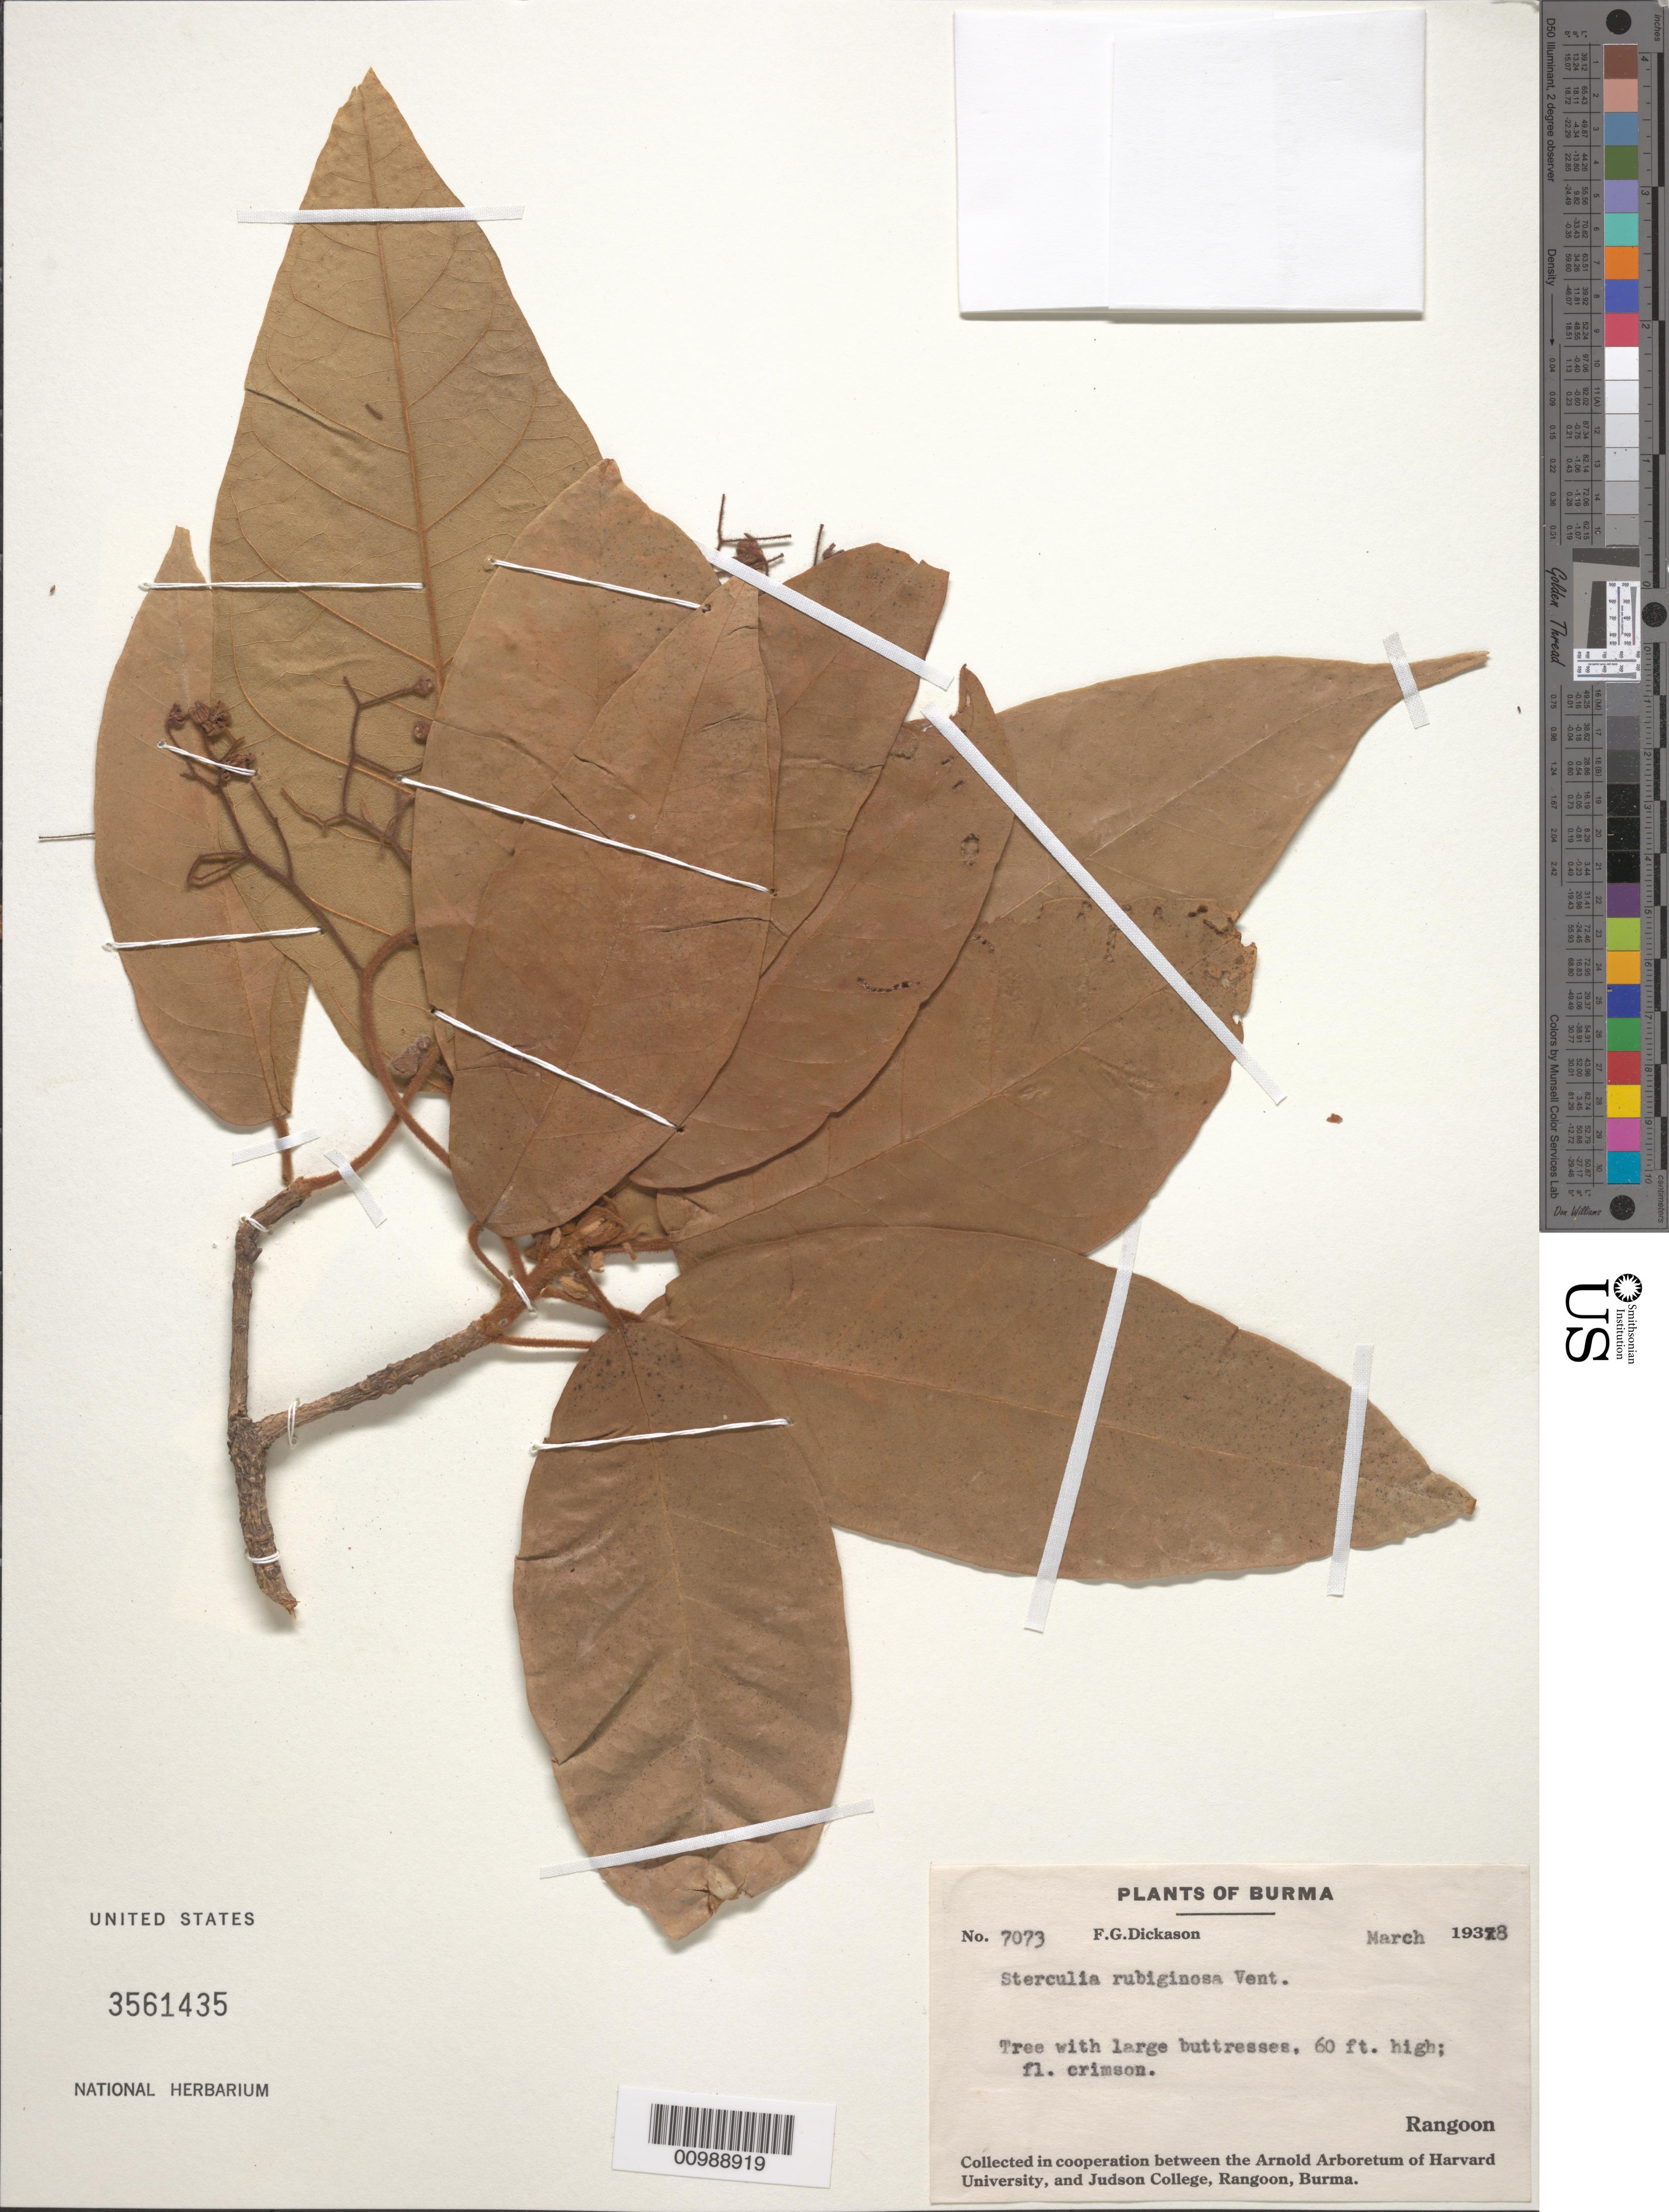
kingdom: Plantae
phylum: Tracheophyta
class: Magnoliopsida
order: Malvales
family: Malvaceae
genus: Sterculia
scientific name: Sterculia rubiginosa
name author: Vent.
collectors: F. Dickason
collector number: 7073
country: Myanmar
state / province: Yangon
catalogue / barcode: US 3561435